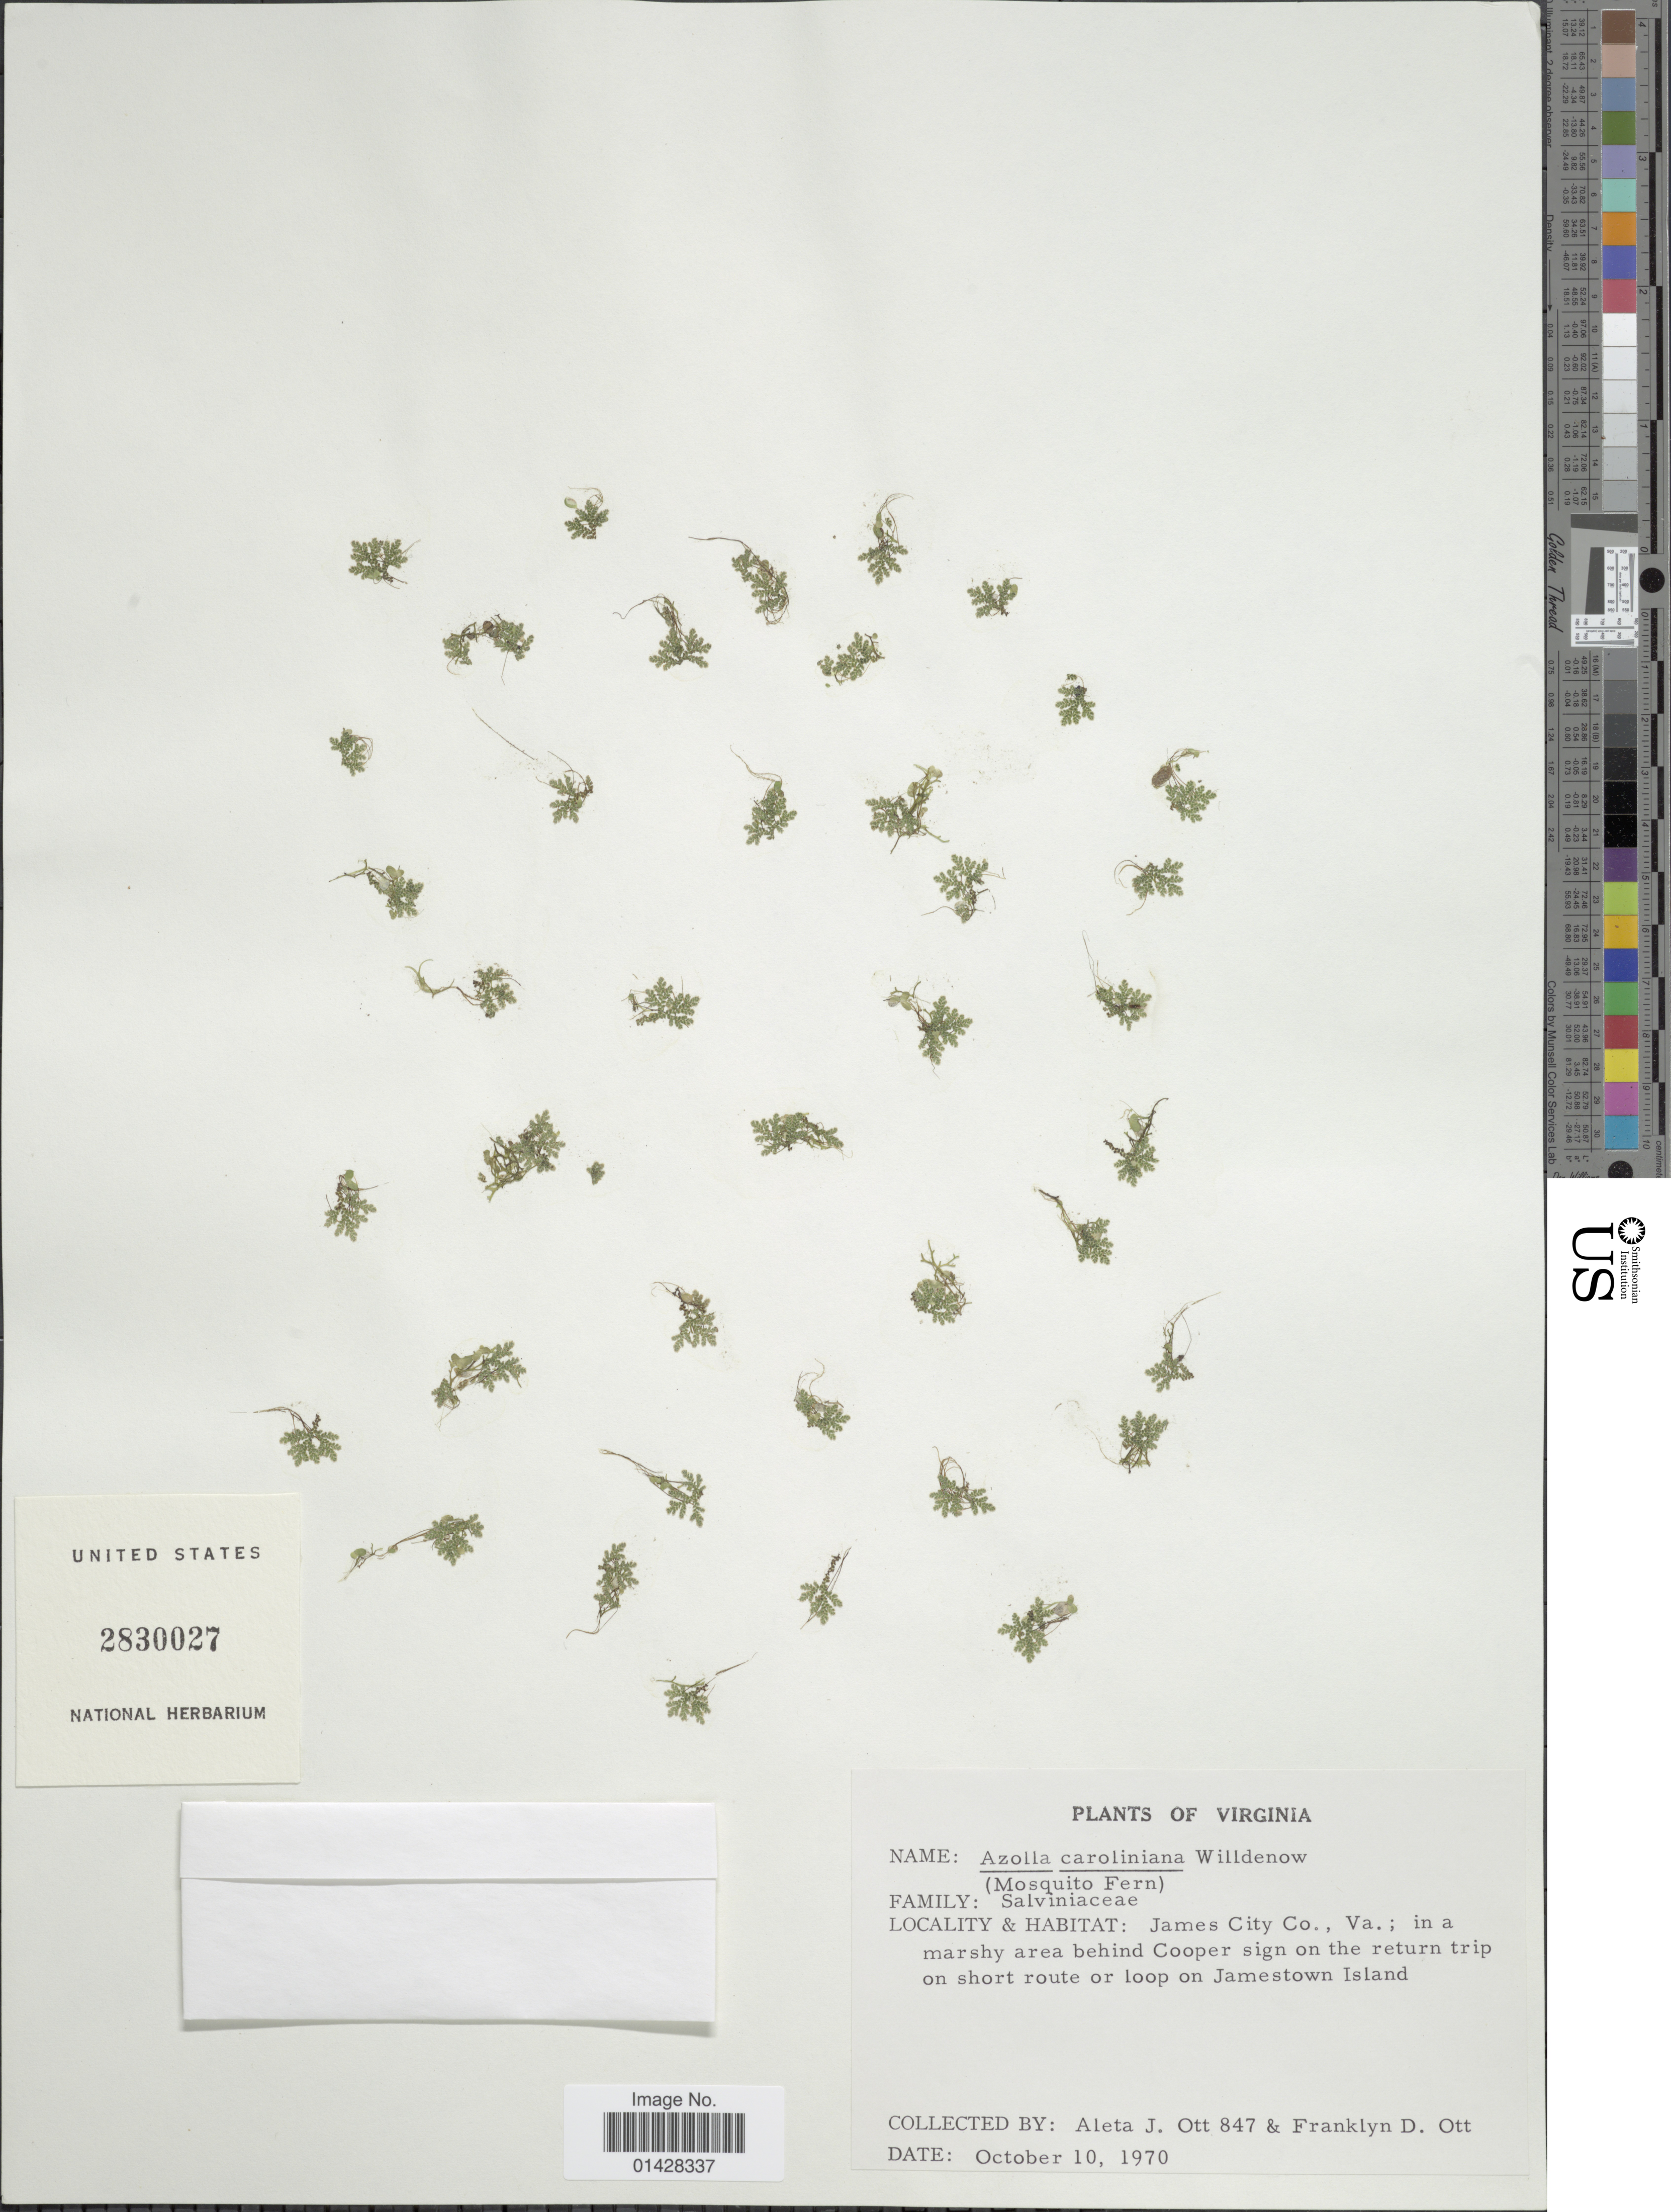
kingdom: Plantae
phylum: Tracheophyta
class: Polypodiopsida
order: Salviniales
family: Salviniaceae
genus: Azolla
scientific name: Azolla caroliniana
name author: Willd.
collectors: A. Ott & F. Ott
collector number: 847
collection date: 1970-10-10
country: United States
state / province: Virginia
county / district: James City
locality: James City Co., Va.; in a marshy area behind Cooper sign on the return trip on short route or loop on Jamestown Island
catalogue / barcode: US 2830027